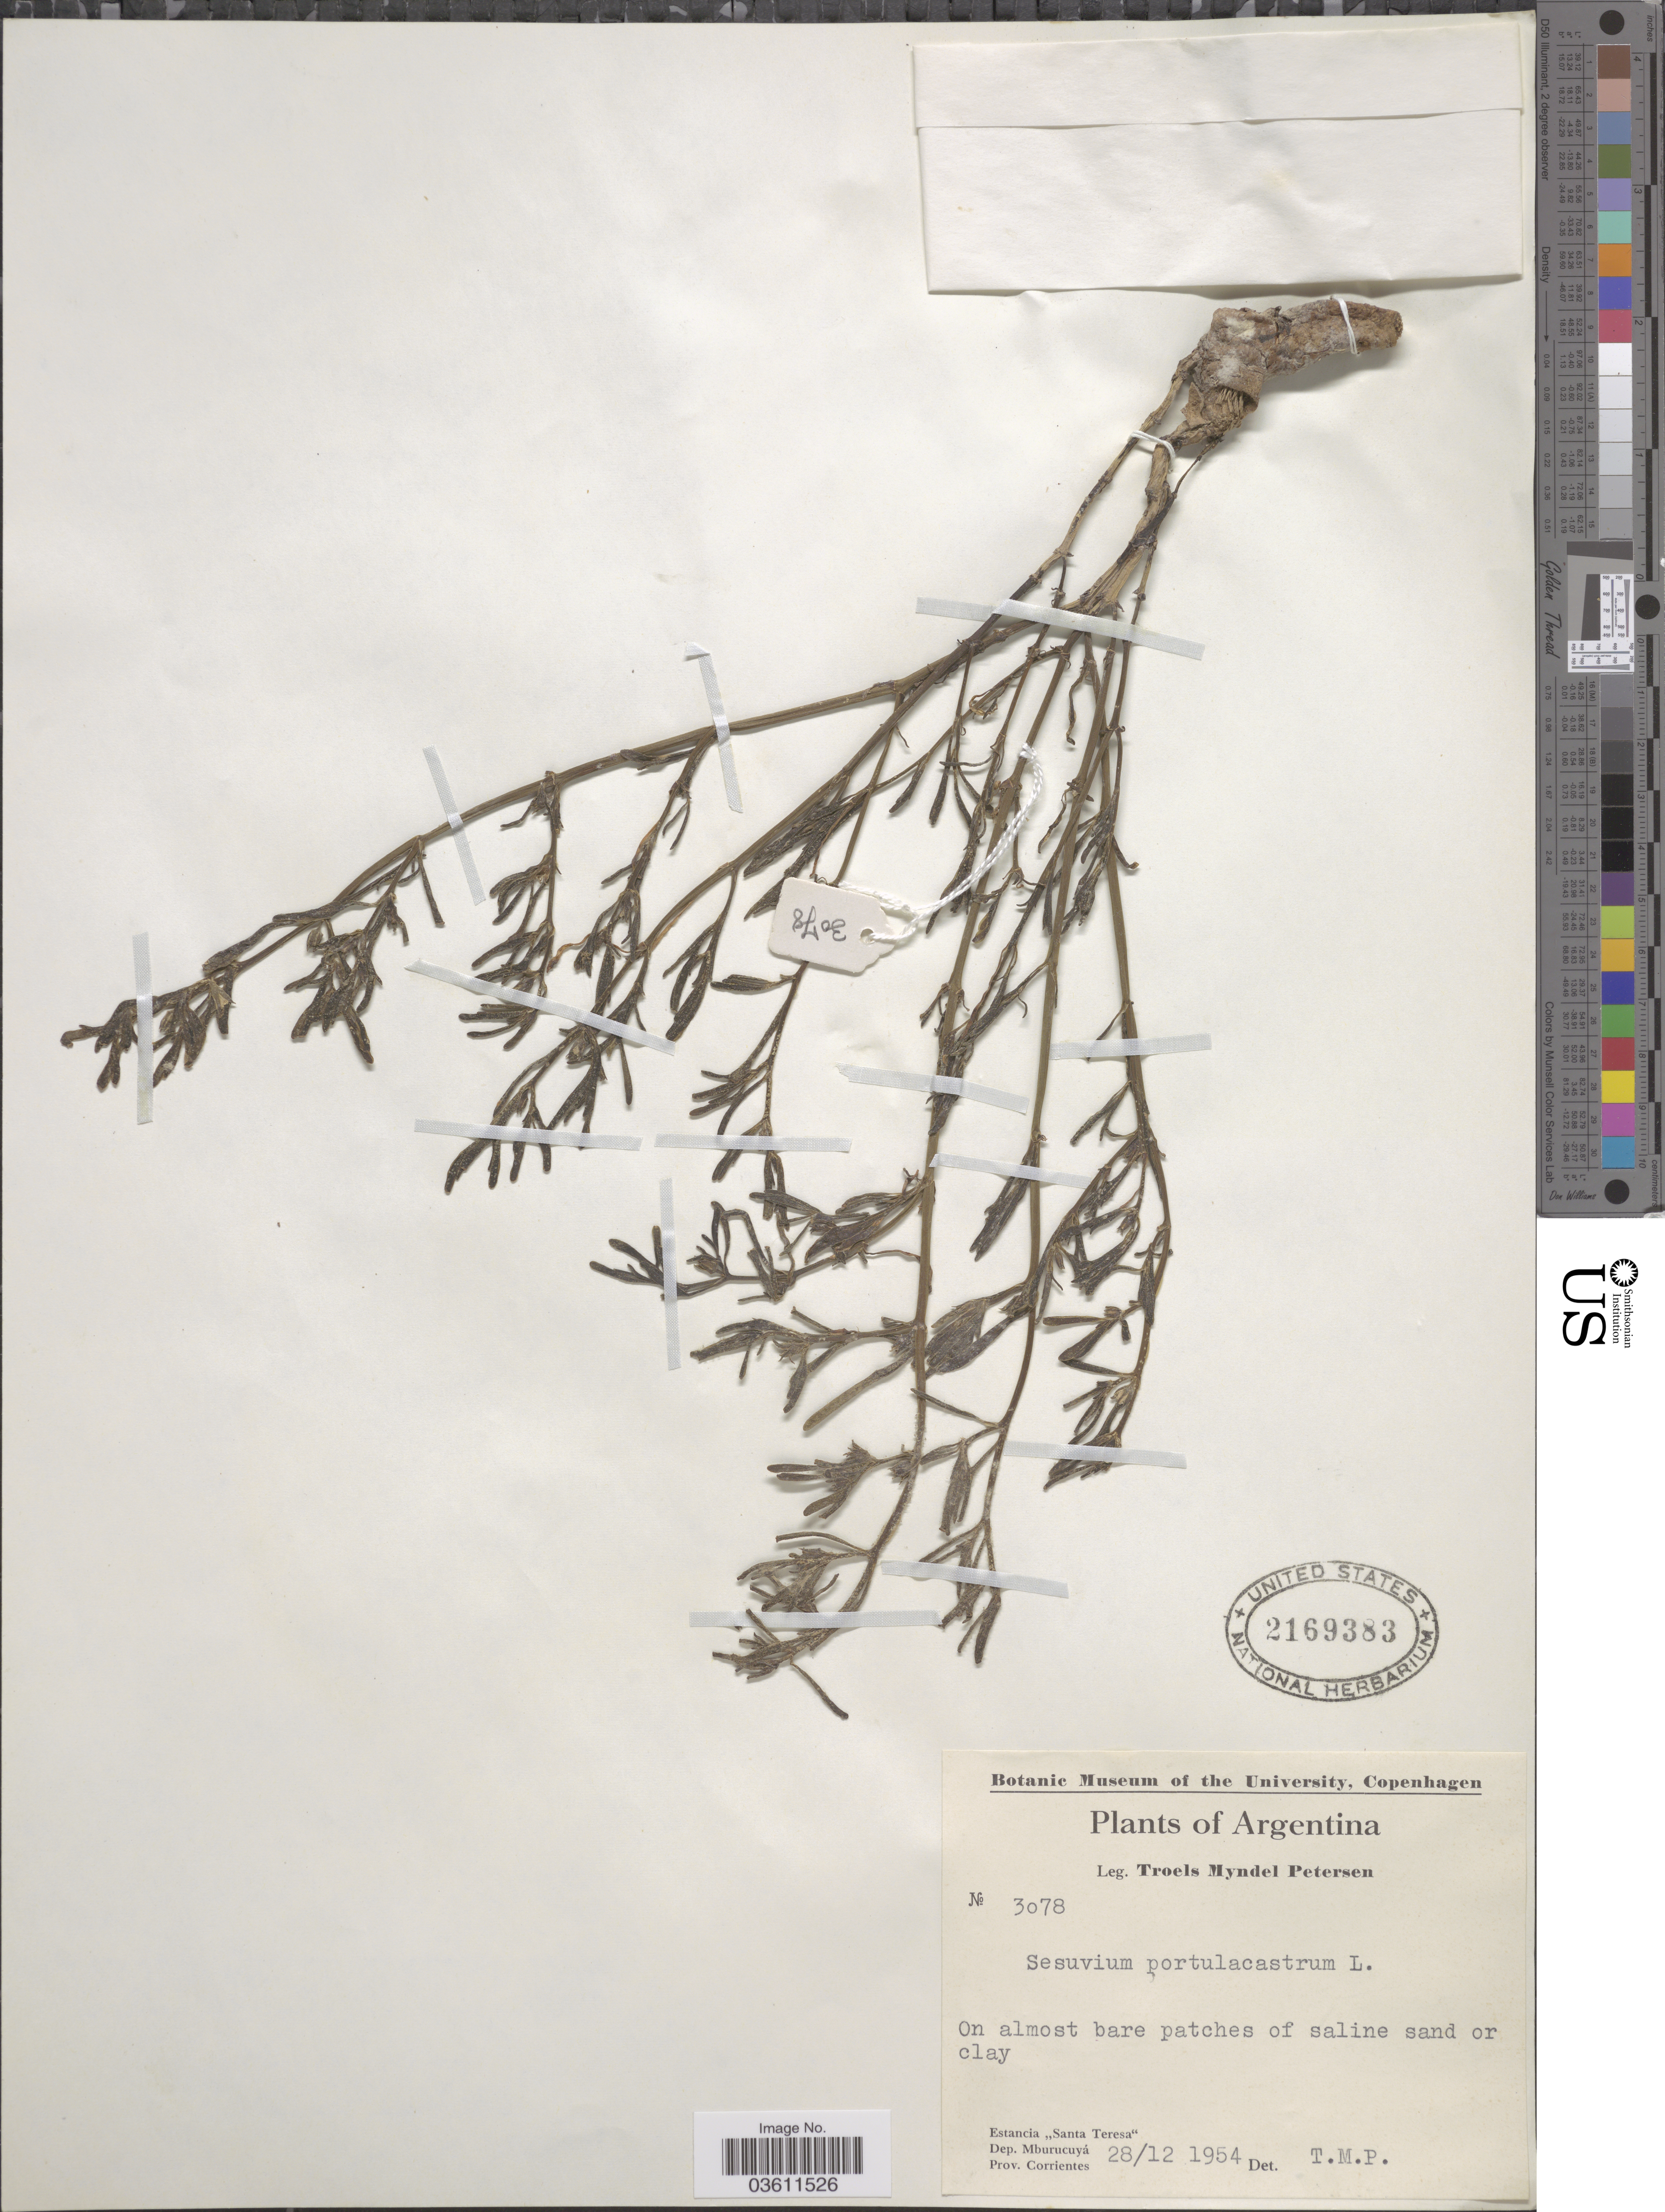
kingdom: Plantae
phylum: Tracheophyta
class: Magnoliopsida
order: Caryophyllales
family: Aizoaceae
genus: Sesuvium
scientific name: Sesuvium parviflorum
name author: DC.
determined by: Strong, Mark T., (BOT), Smithsonian Institution - National Museum of Natural History (UNITED STATES)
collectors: T. M. Petersen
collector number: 3078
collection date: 1954-12-28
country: Argentina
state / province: Corrientes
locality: Estancia "Santa Teresa". Dep. Mburucuyá.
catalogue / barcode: US 2169383